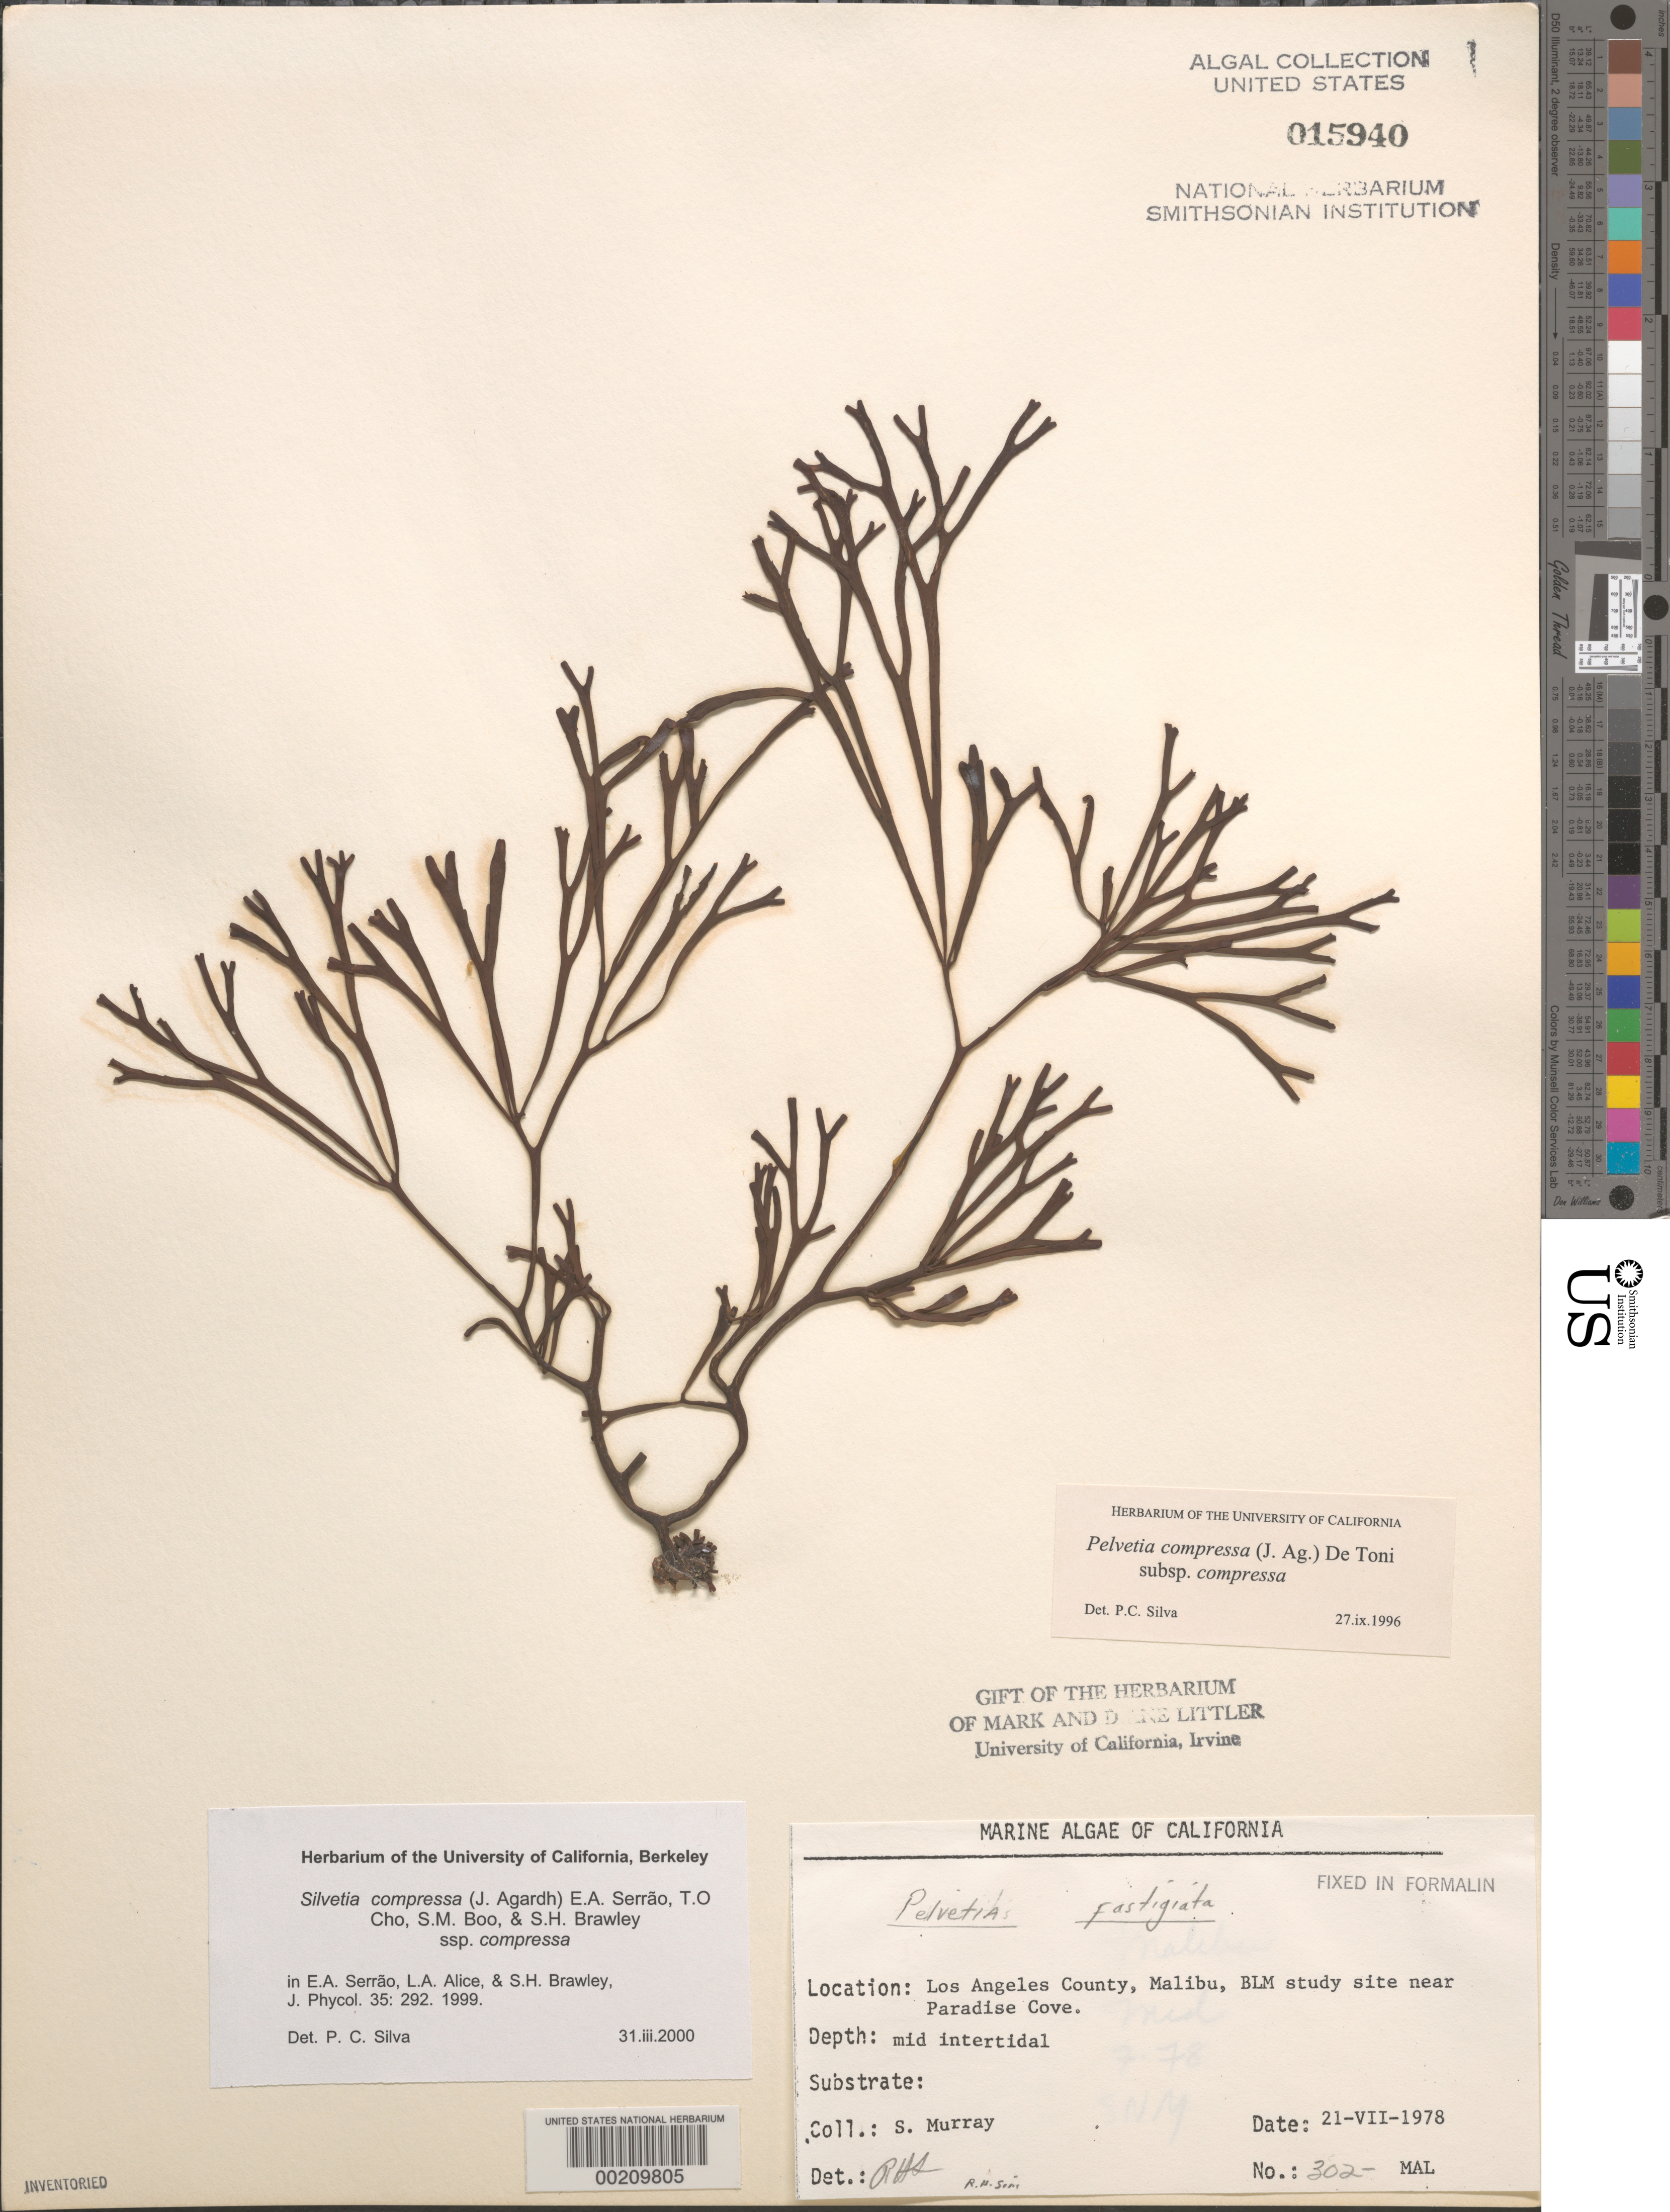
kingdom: Chromista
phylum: Ochrophyta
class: Phaeophyceae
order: Fucales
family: Fucaceae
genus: Silvetia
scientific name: Silvetia compressa subsp. compressa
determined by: Silva, P. C.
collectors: S. N. Murray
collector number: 302-MAL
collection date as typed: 21 Jul 1978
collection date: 1978-07-21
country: United States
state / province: California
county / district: Los Angeles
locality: Malibu near Paradise Cove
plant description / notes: BLM-SOCALBIGHT Rocky Intertidal Survey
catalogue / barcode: US 15940